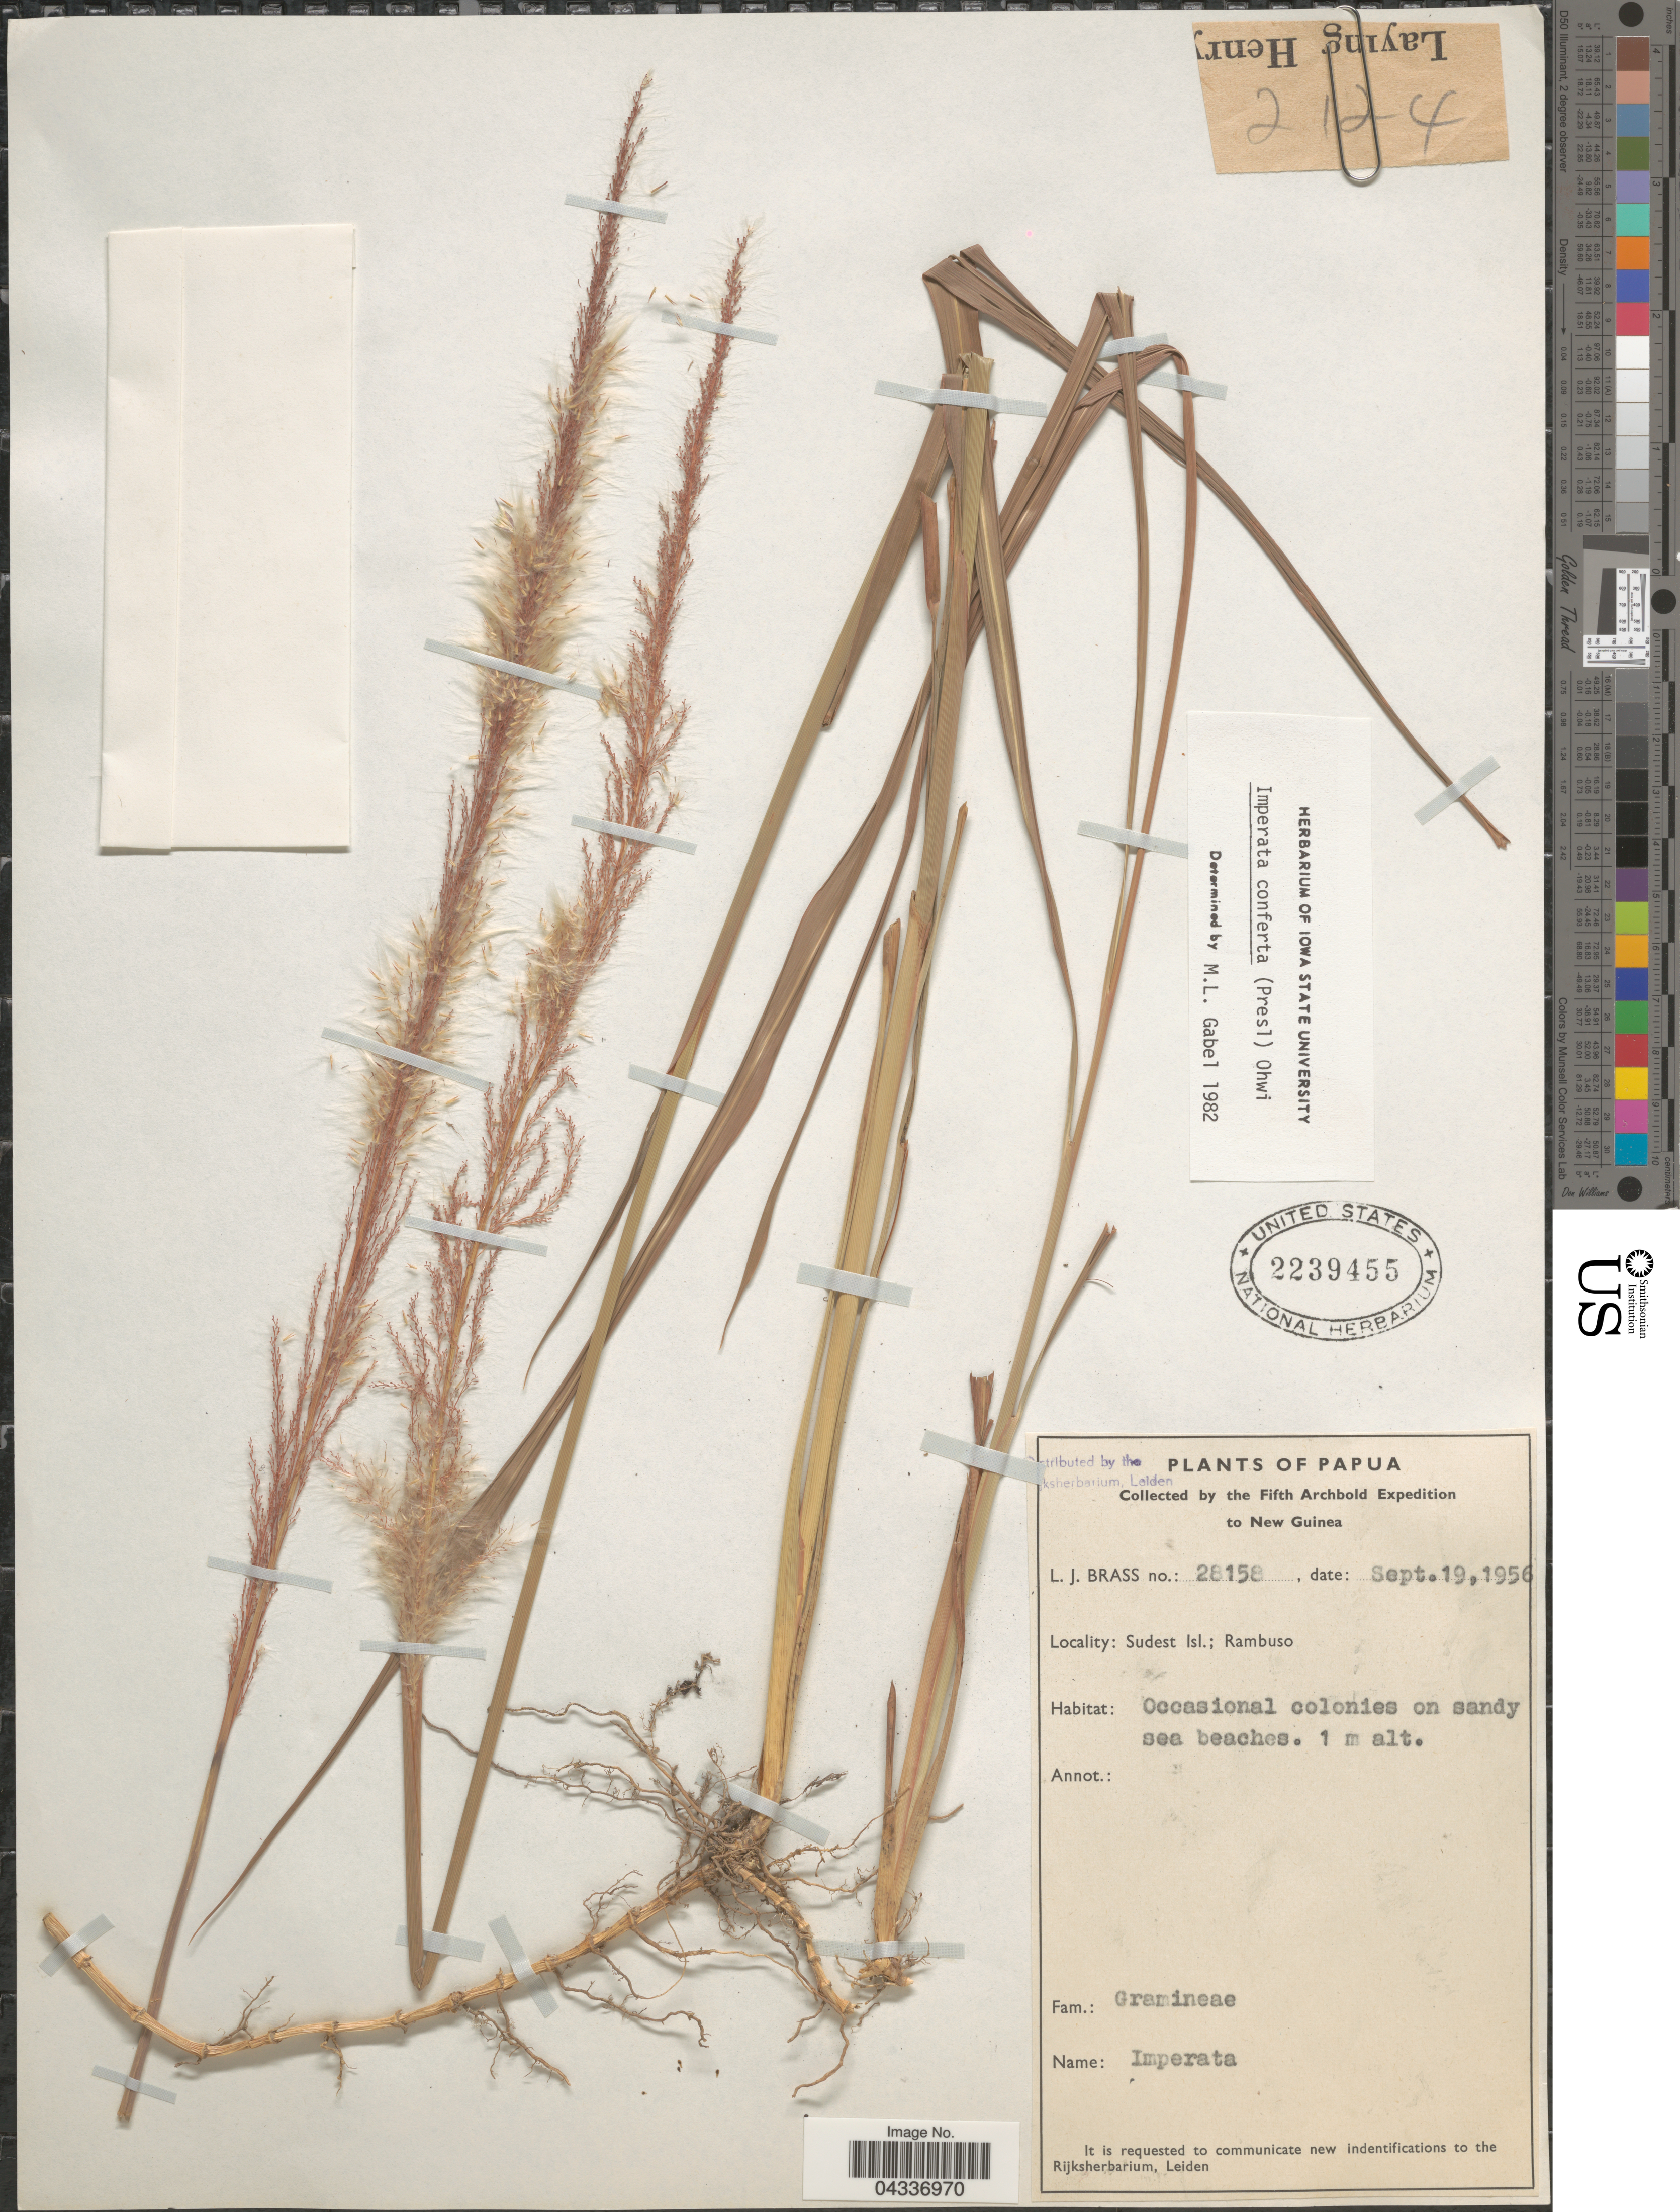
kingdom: Plantae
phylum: Tracheophyta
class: Liliopsida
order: Poales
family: Poaceae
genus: Imperata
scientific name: Imperata conferta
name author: (J. Presl) Ohwi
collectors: L. J. Brass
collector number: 28158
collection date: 1956-09-19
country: Papua New Guinea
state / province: Milne Bay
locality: Papua. The Fifth Archbold Expedition to New Guinea. Sudest Isl.; Rambuso.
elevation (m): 1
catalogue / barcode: US 2239455